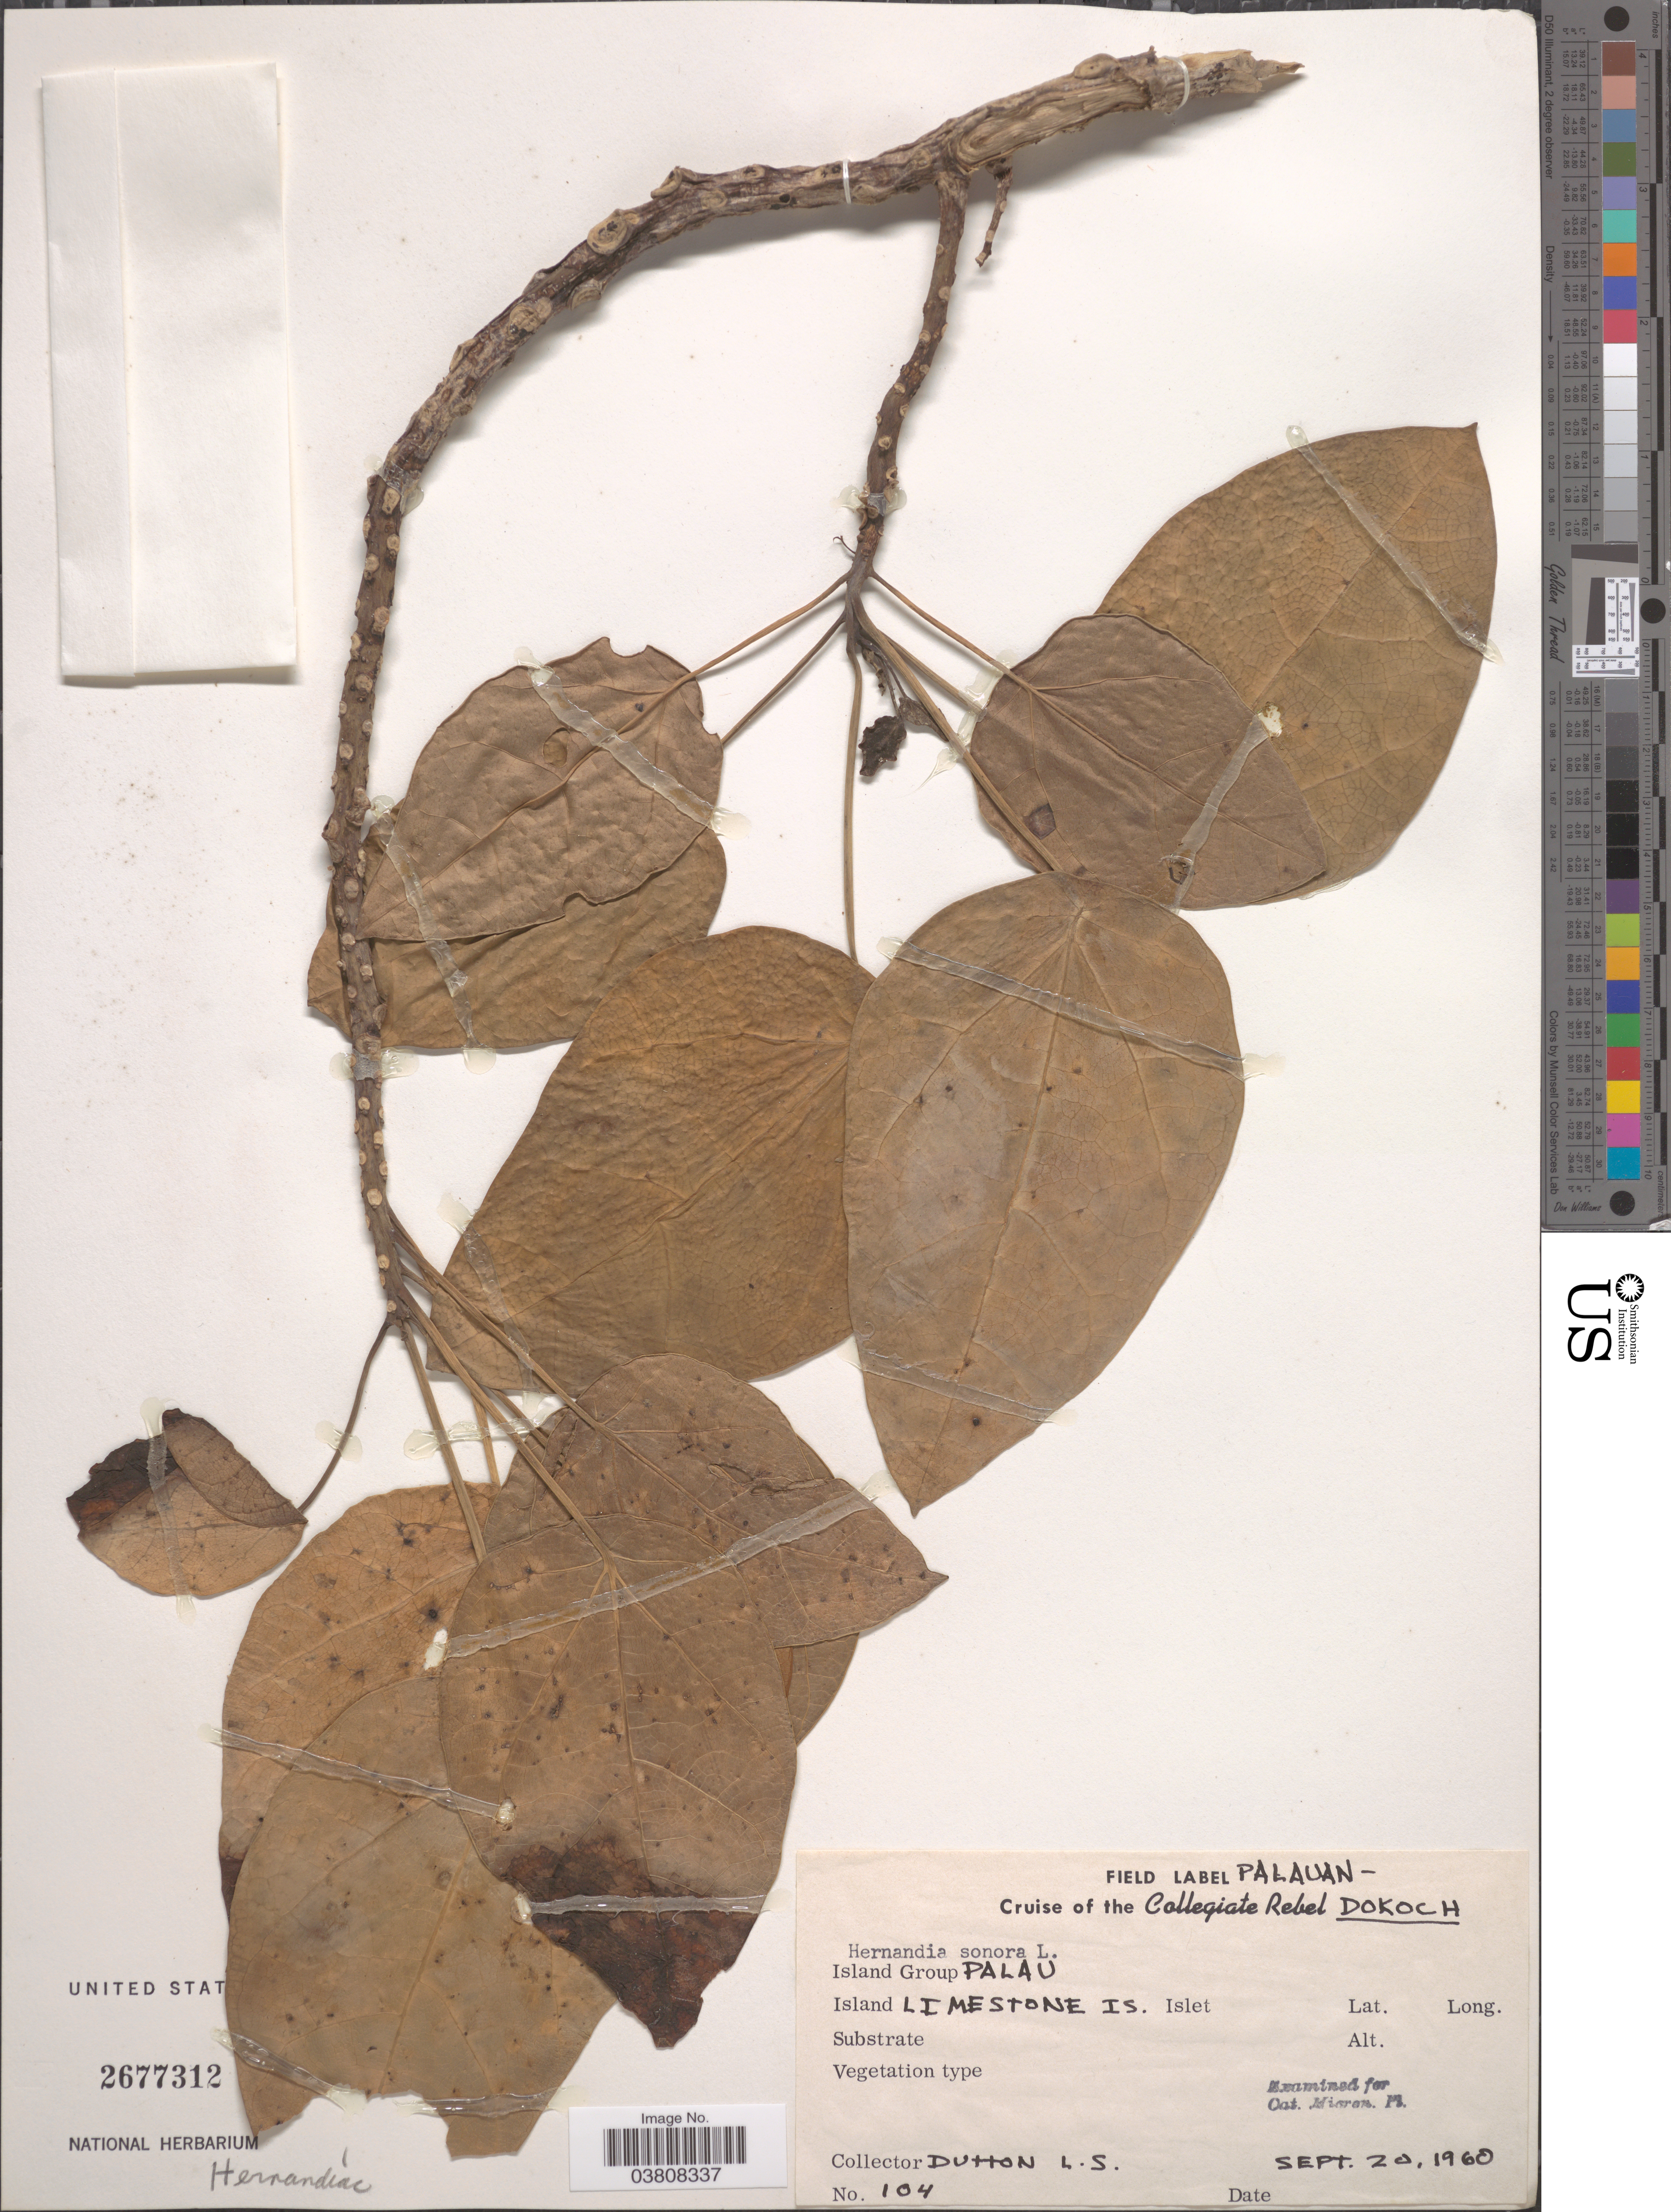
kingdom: Plantae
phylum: Tracheophyta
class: Magnoliopsida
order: Laurales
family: Hernandiaceae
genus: Hernandia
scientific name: Hernandia nymphaeifolia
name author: (C. Presl) Kubitzki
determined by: Strong, Mark T., (BOT), Smithsonian Institution - National Museum of Natural History (UNITED STATES)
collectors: L. Dutton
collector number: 104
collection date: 1960-09-20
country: Palau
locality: Island Group Palau. Island Limestone Is. Islet.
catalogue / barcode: US 2677312